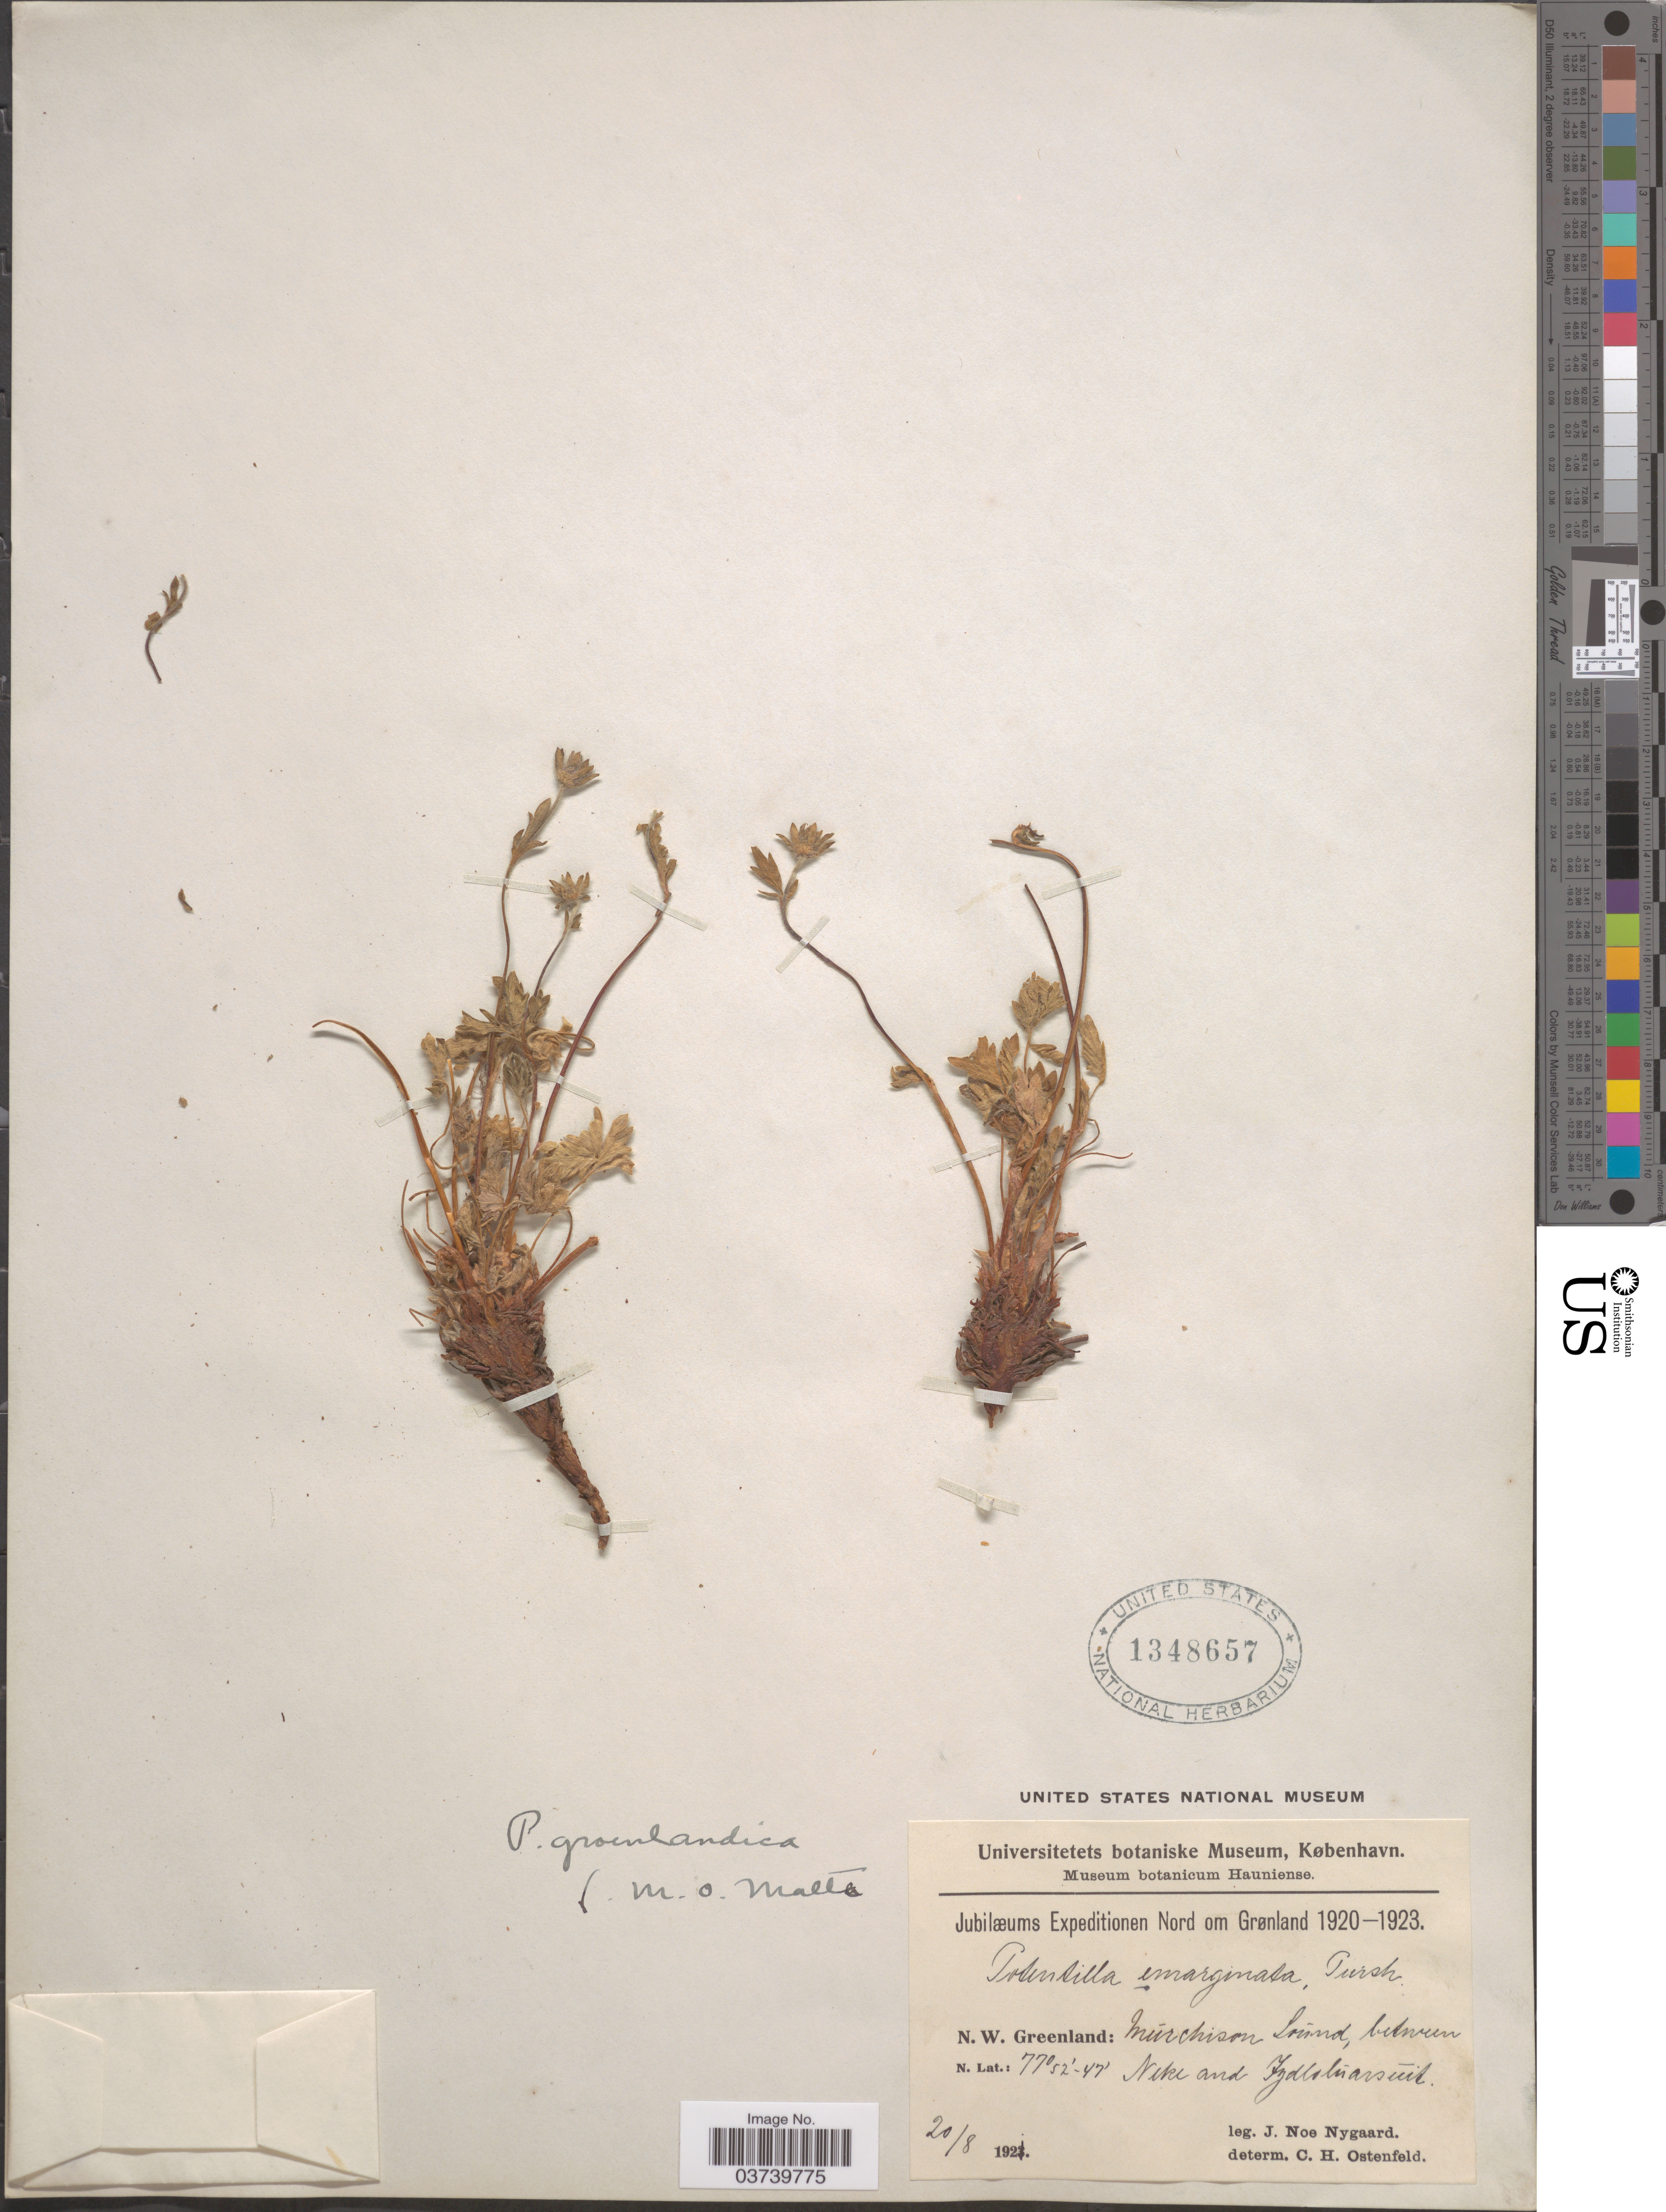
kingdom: Plantae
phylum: Tracheophyta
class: Magnoliopsida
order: Rosales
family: Rosaceae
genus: Potentilla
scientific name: Potentilla groenlandica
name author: R. Br.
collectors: J. Nygaard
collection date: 1921-08-20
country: Greenland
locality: N.W. Greenland: Murchison Sound, between Neke and Igdloluarsuit.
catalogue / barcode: US 1348657